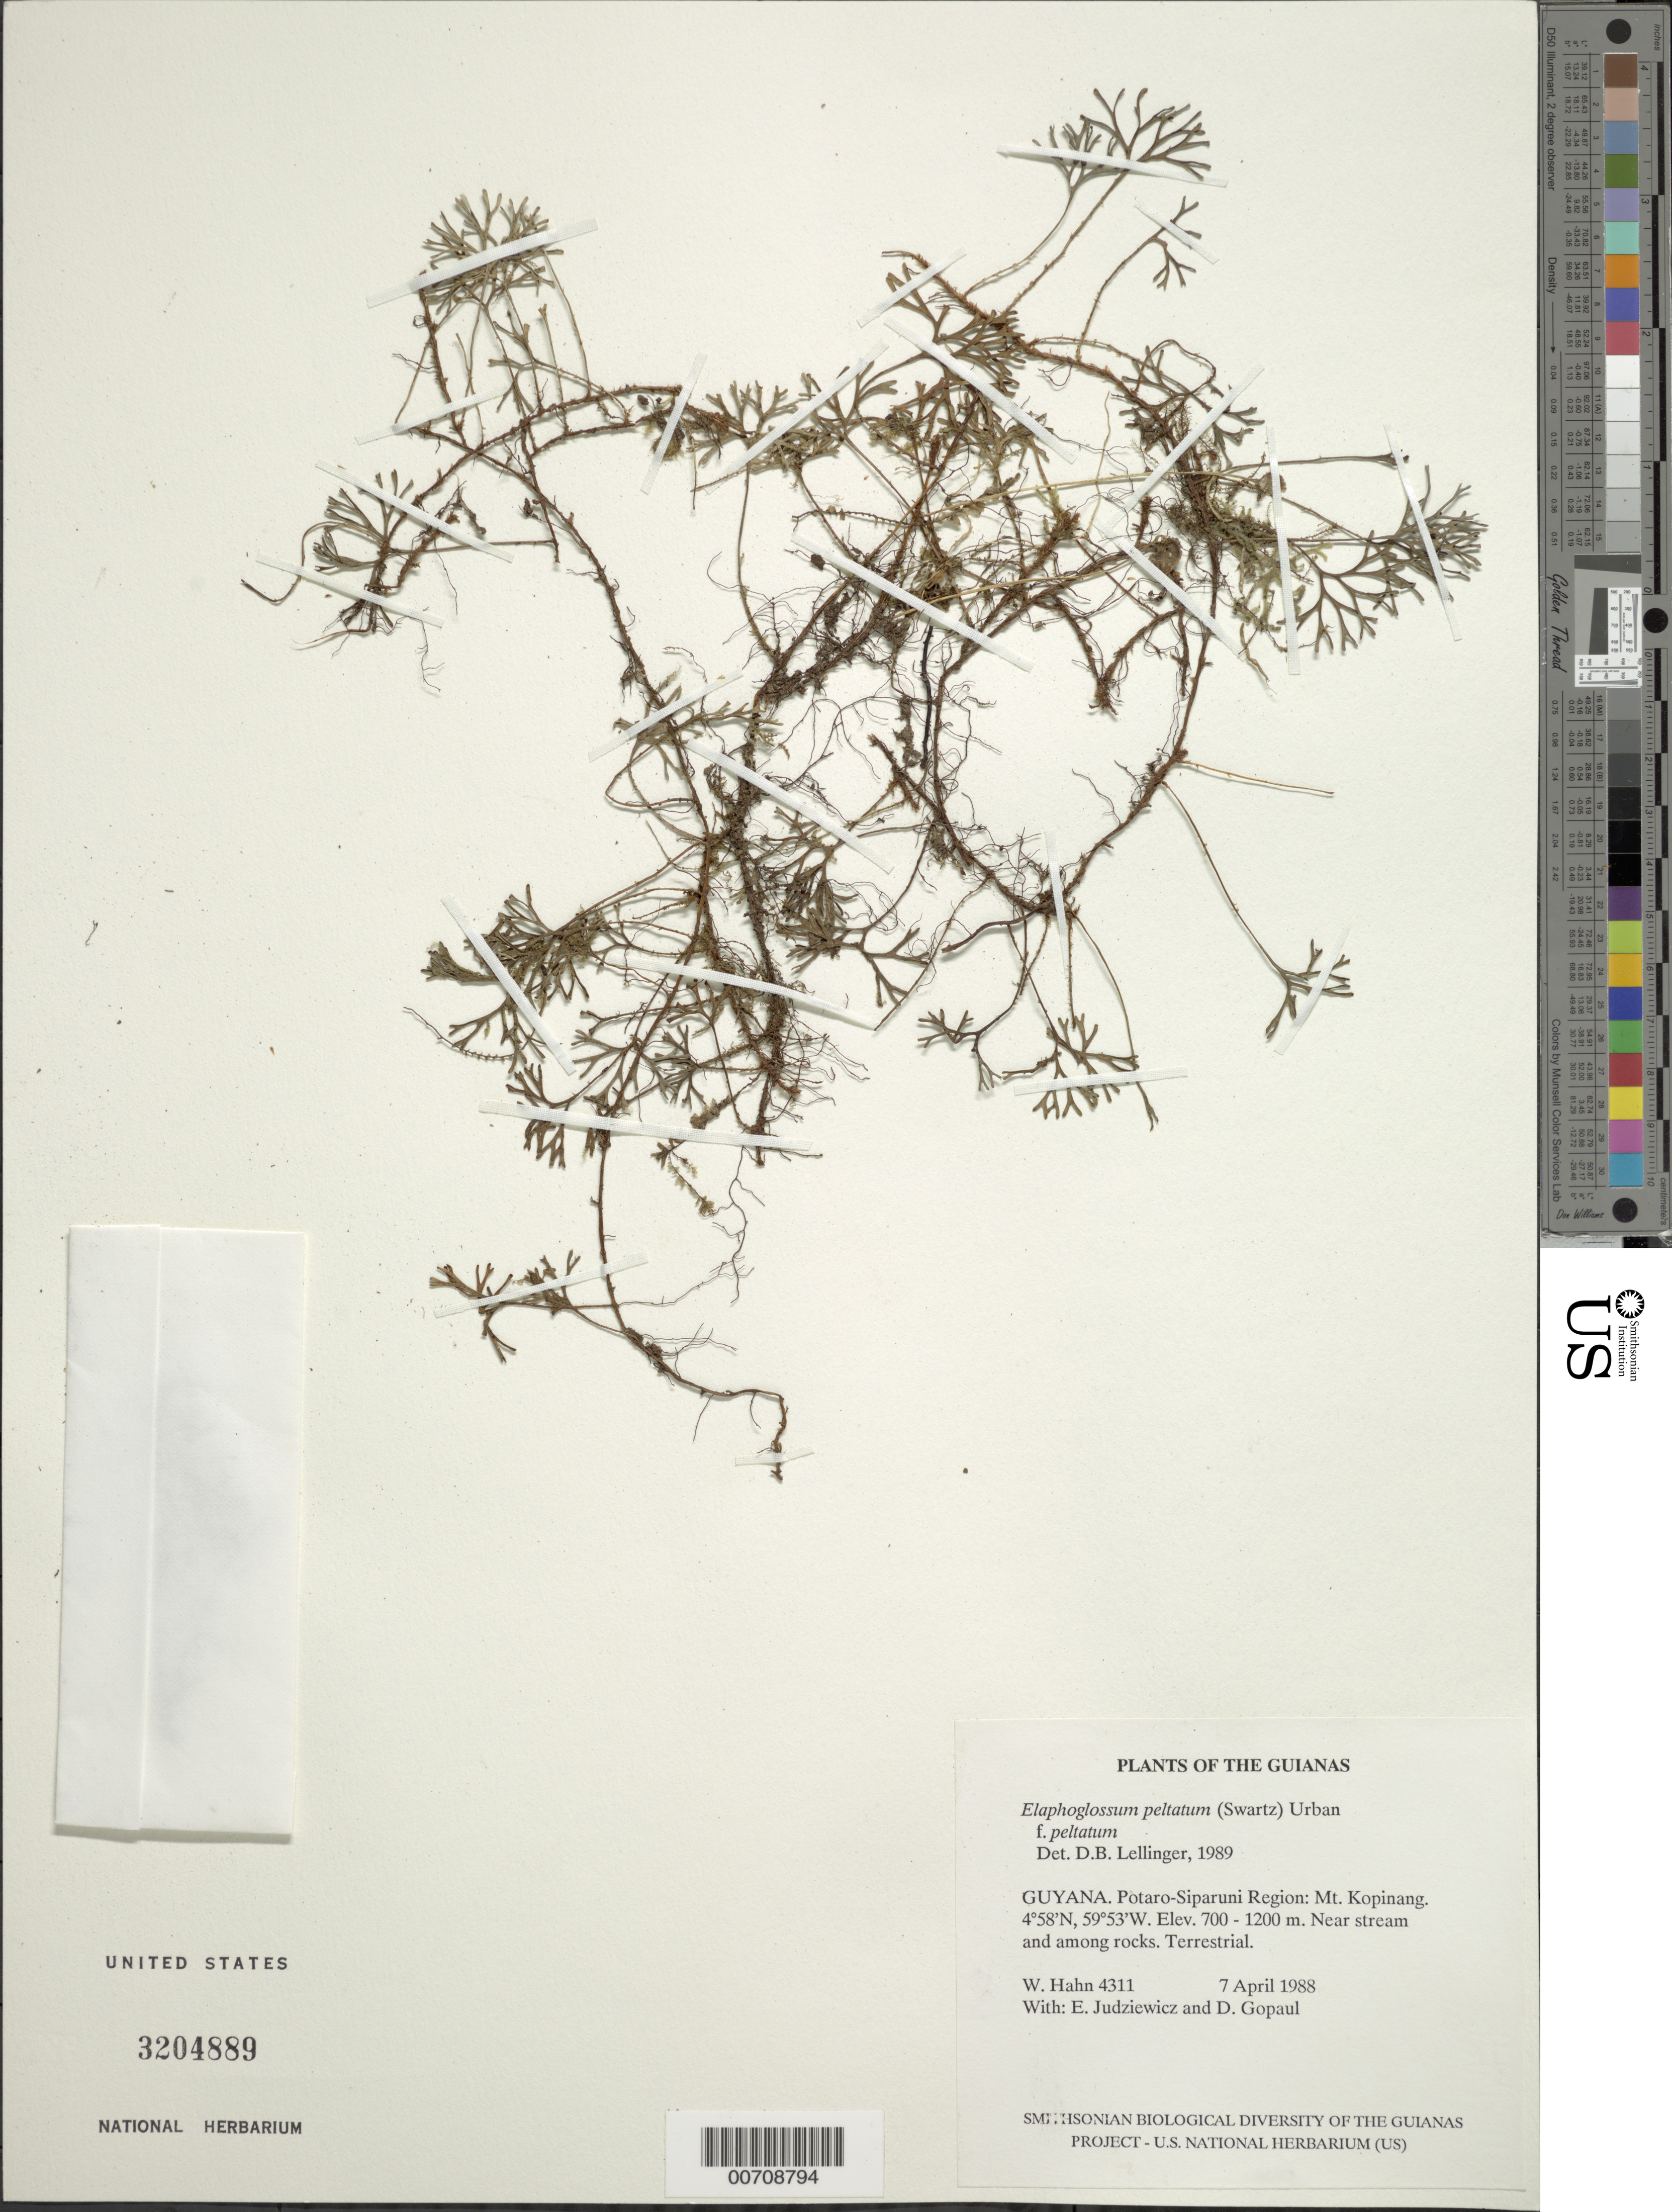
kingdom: Plantae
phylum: Tracheophyta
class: Polypodiopsida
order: Polypodiales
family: Dryopteridaceae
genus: Elaphoglossum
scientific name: Elaphoglossum peltatum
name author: (Sw.) Urb.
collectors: W. Hahn, E. J. Judziewicz & D. Gopaul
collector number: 4311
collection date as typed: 7 April 1988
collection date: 1988-04-07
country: Guyana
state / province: Potaro-Siparuni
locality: Mt. Kopinang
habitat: Near stream and among rocks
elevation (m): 700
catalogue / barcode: US 3204889